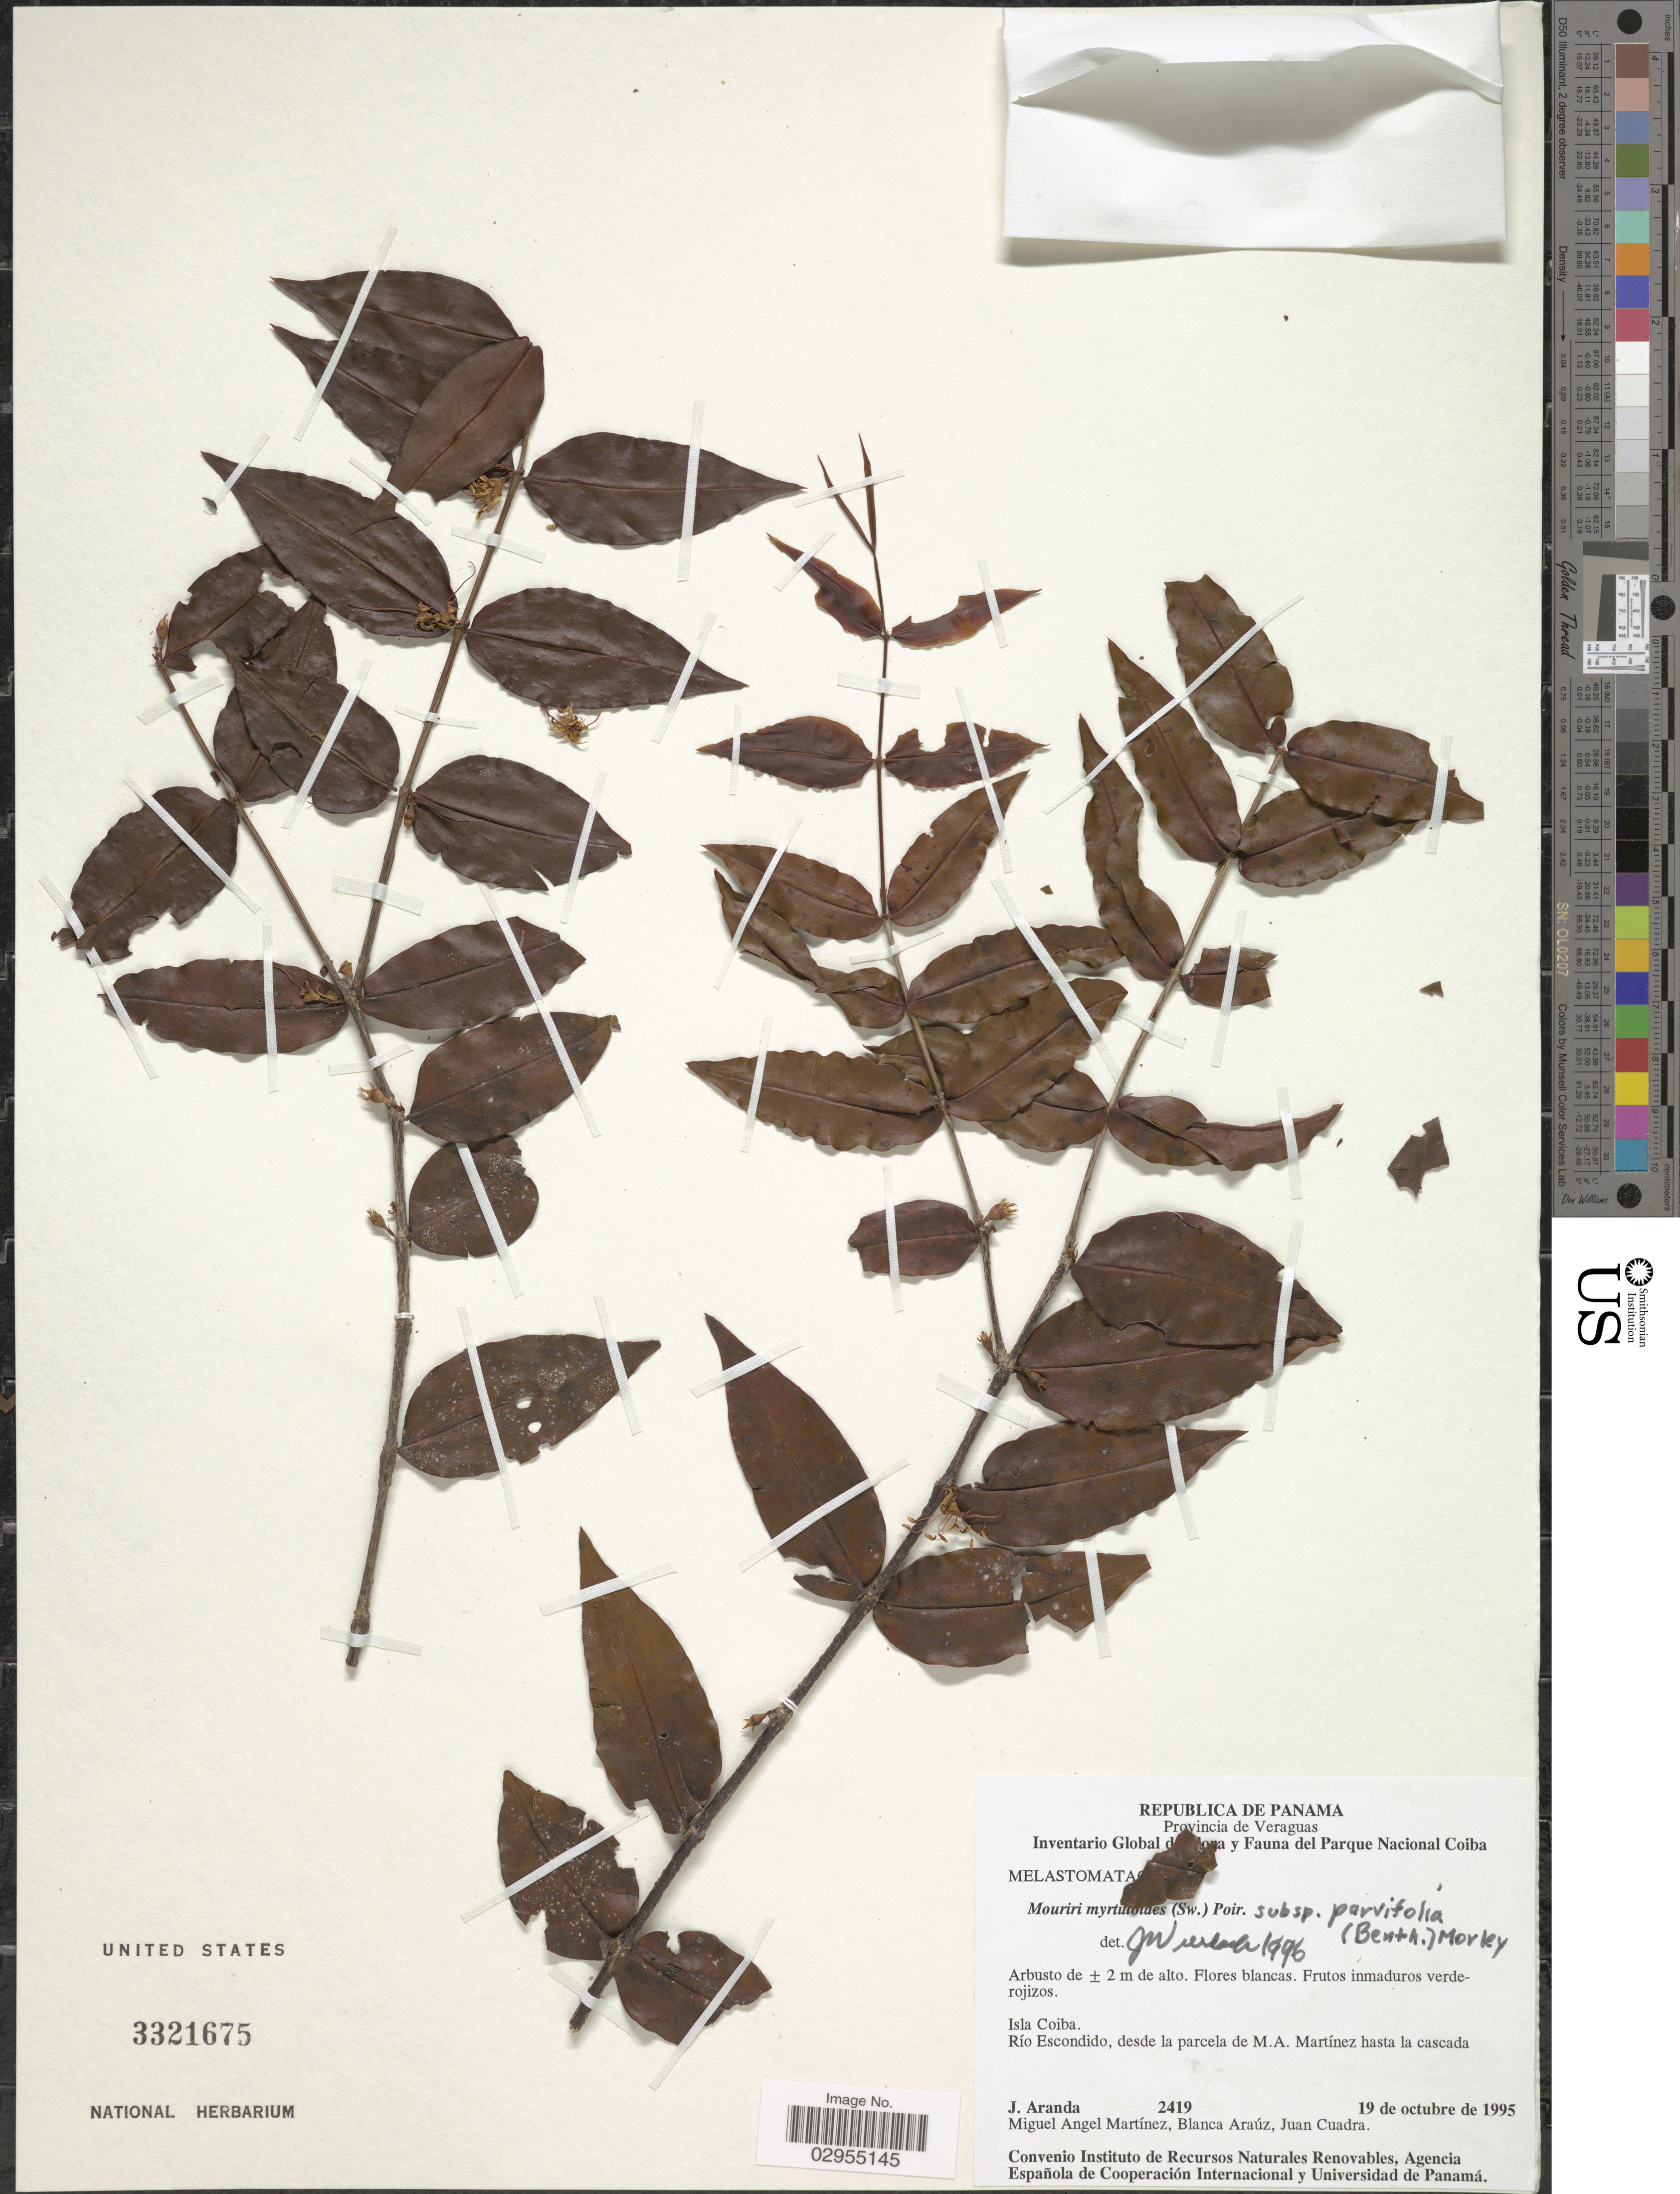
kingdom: Plantae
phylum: Tracheophyta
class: Magnoliopsida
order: Myrtales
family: Melastomataceae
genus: Mouriri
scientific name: Mouriri parvifolia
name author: Benth.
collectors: J. Aranda, M. Martínez, B. Araúz & J. Cuadra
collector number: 2419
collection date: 1995-10-19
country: Panama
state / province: Veraguas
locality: Isla Coiba. Río Escondido, desde la parcela de M.A. Martínez hasta la cascada.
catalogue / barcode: US 3321675